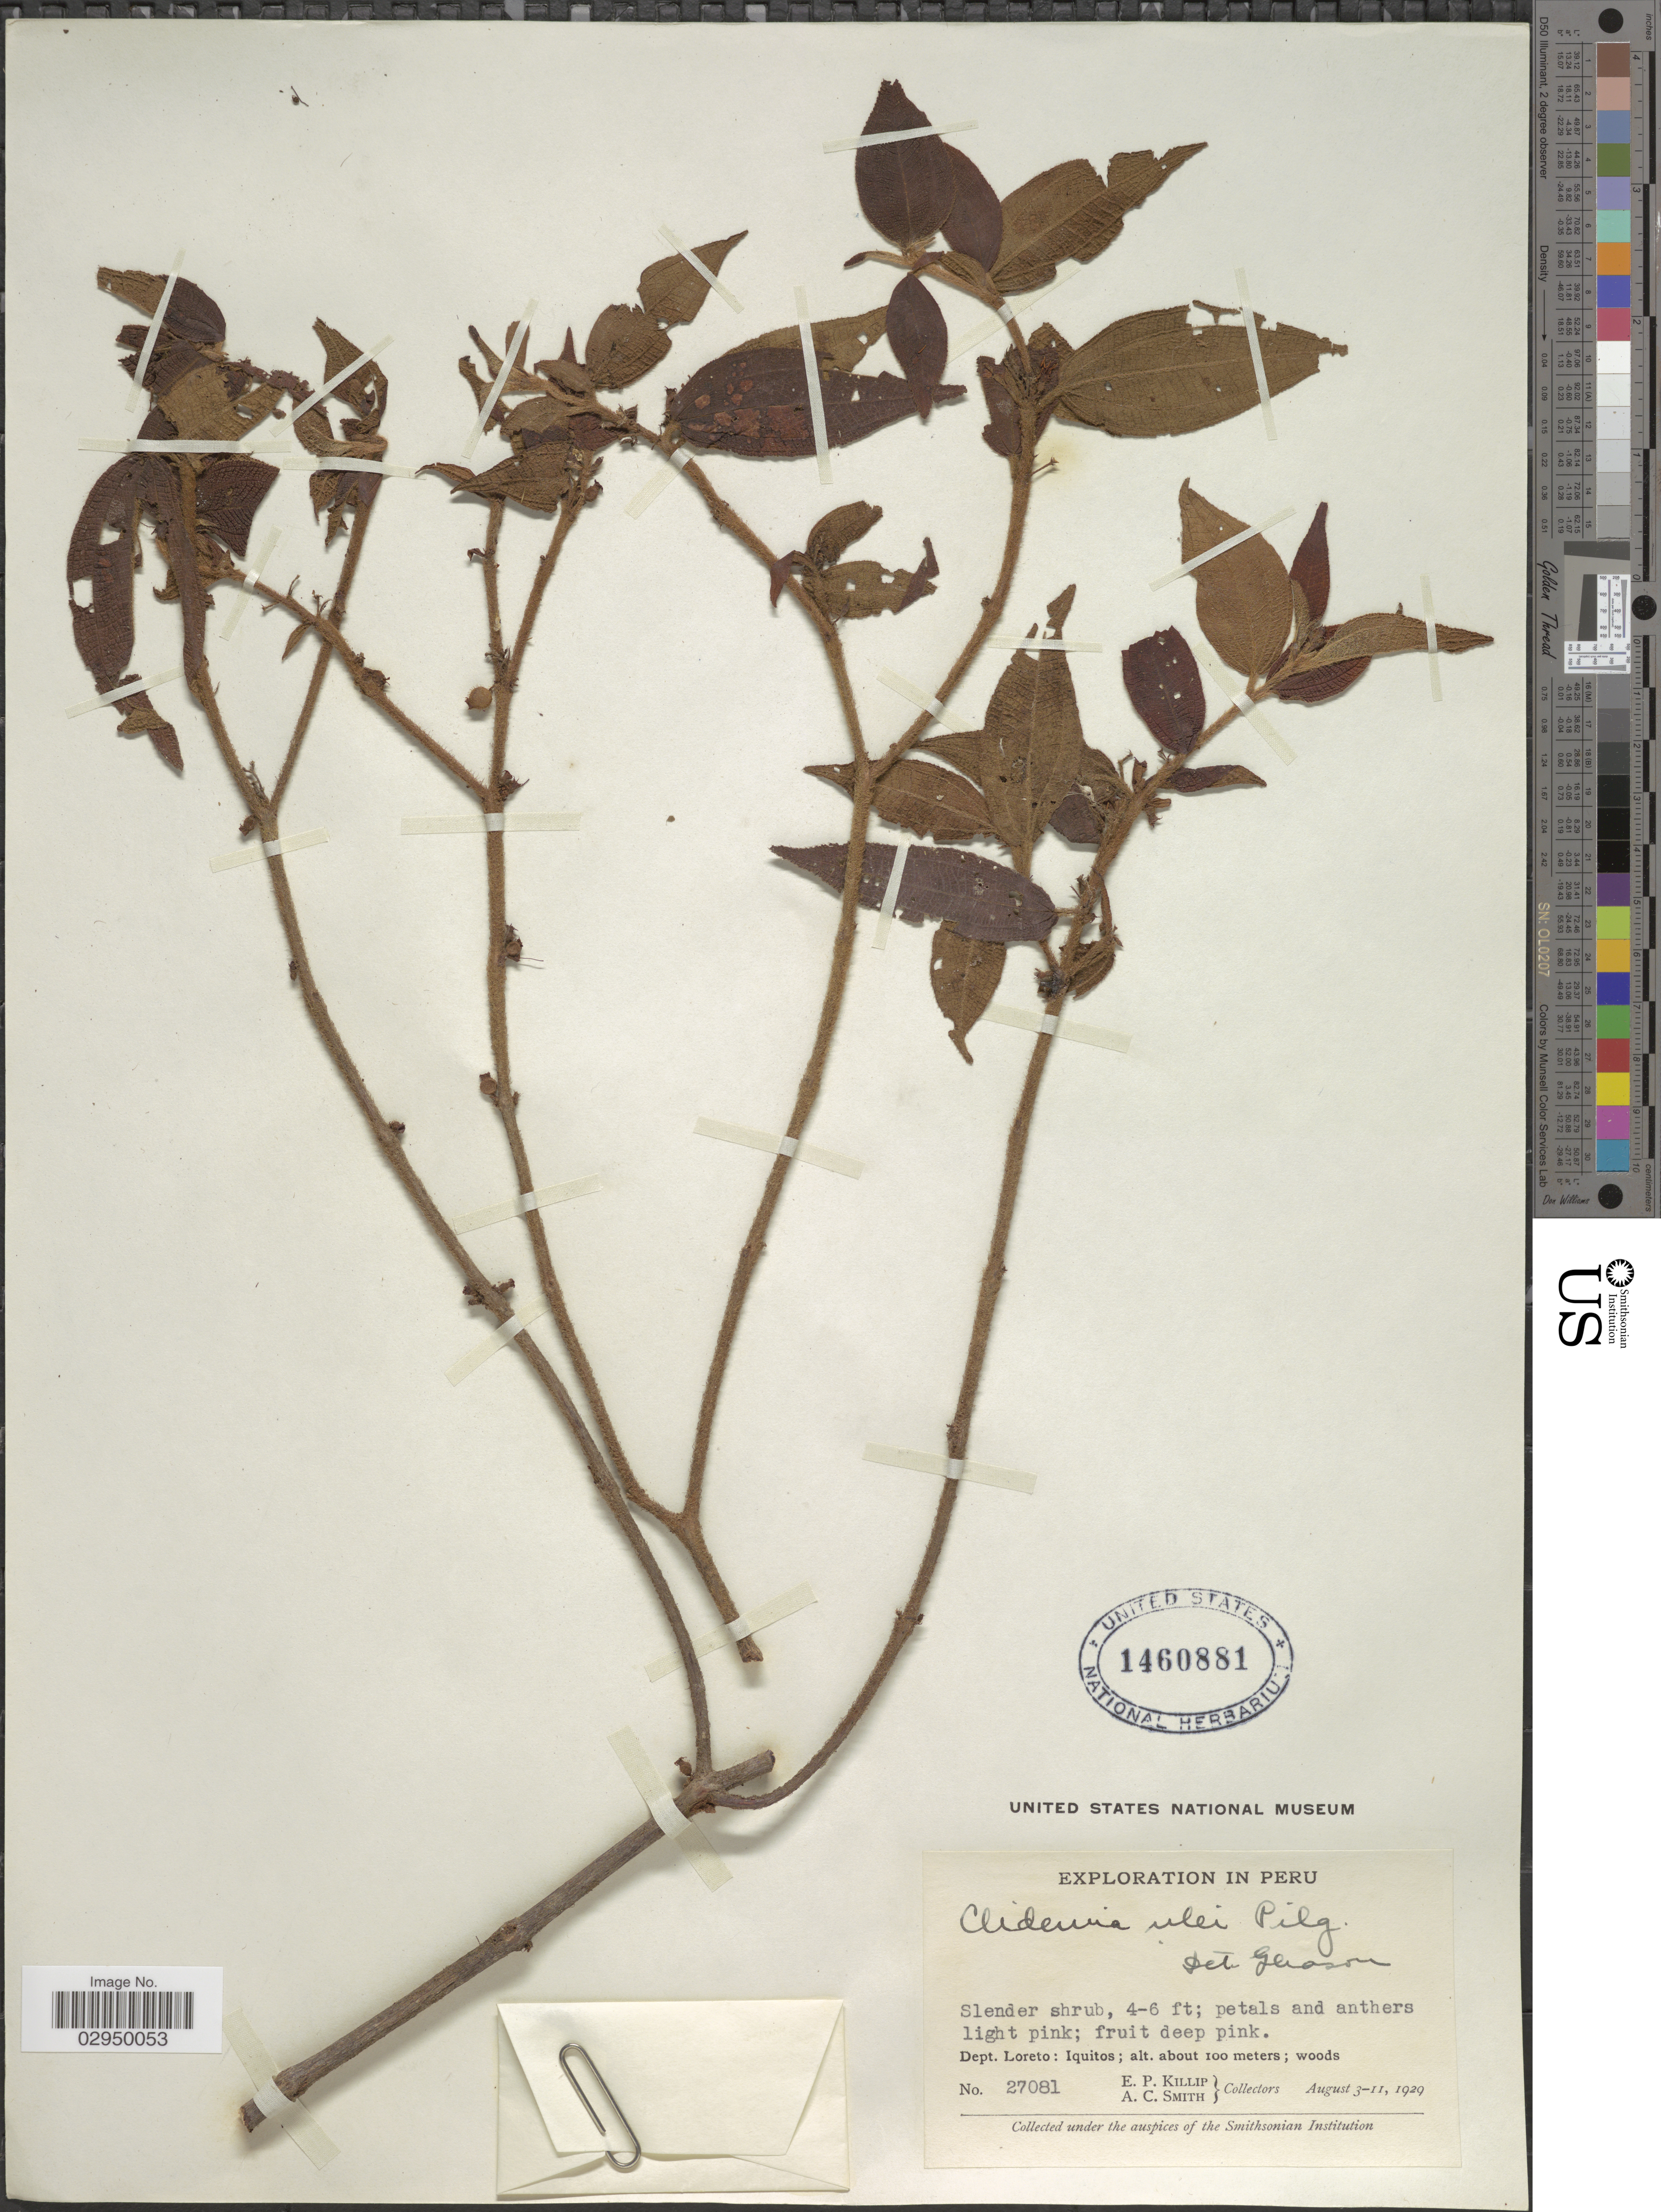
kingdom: Plantae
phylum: Tracheophyta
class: Magnoliopsida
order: Myrtales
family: Melastomataceae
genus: Clidemia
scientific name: Clidemia ulei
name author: Pilg.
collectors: E. P. Killip & A. C. Smith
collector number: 27081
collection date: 1929-08-03/1929-08-11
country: Peru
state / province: Loreto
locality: Dept. Loreto: Iquitos.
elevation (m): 100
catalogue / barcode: US 1460881